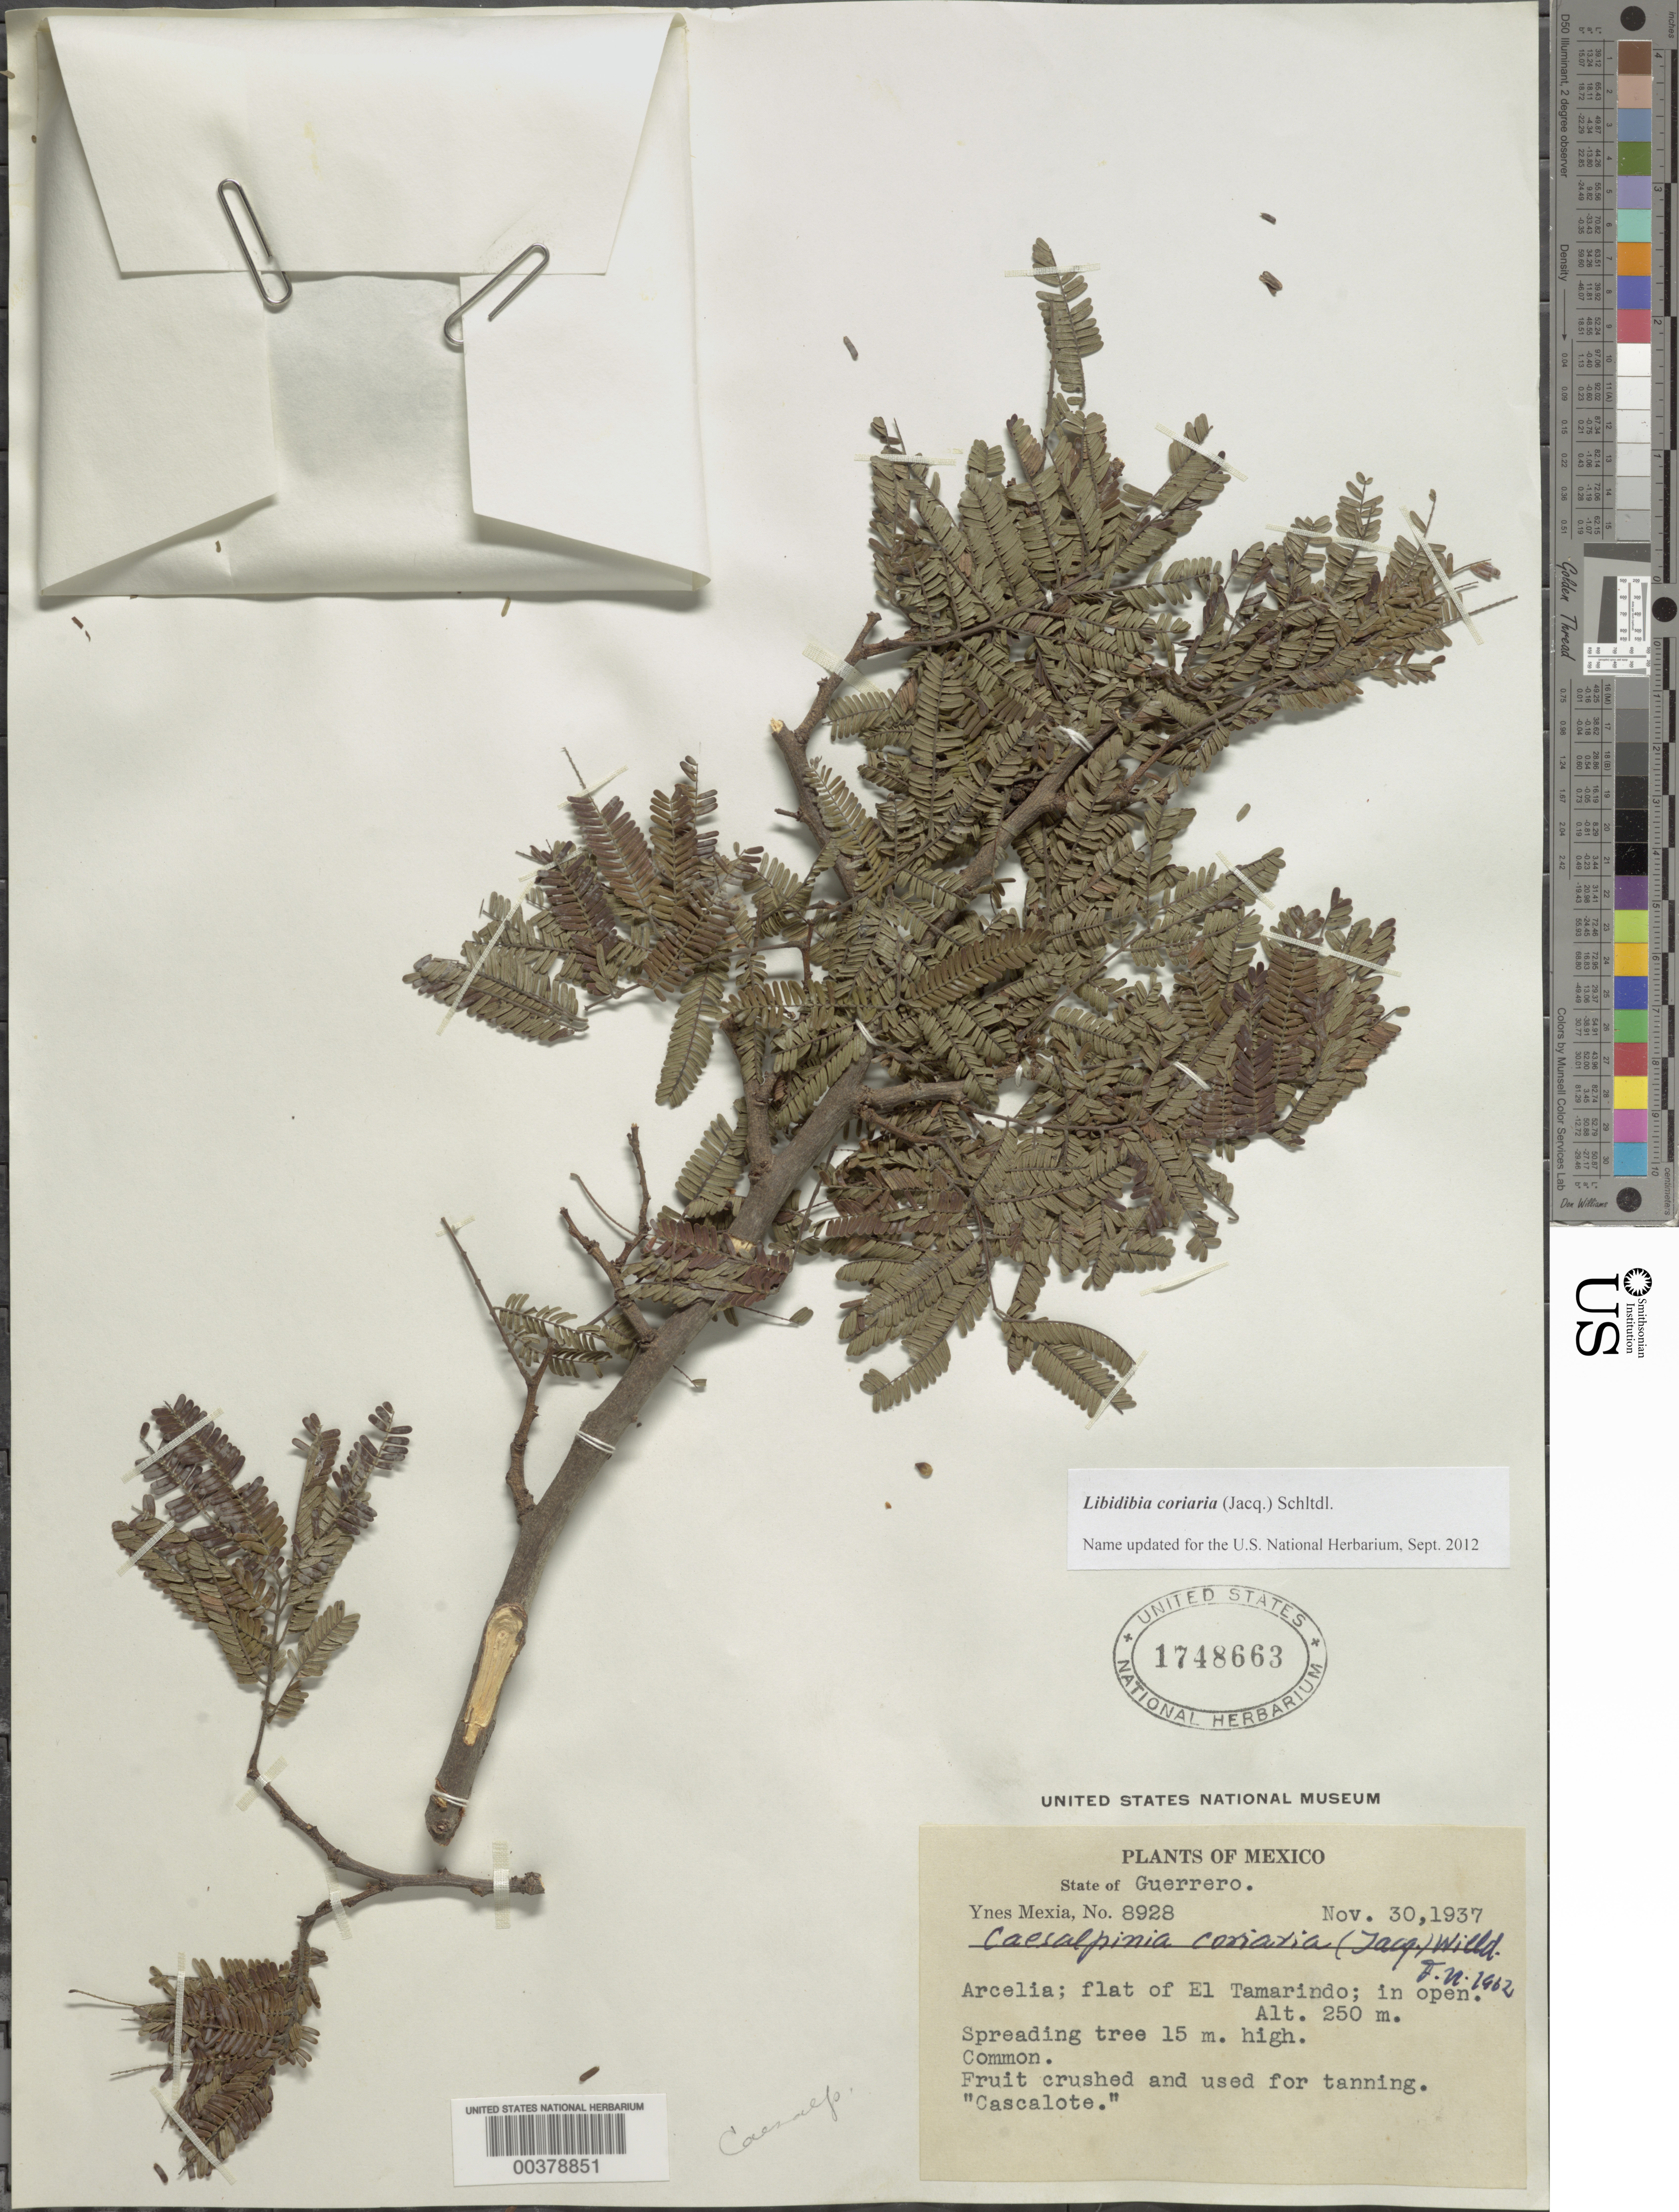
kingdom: Plantae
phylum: Tracheophyta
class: Magnoliopsida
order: Fabales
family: Fabaceae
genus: Libidibia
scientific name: Libidibia coriaria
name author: (Jacq.) Schltdl.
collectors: Y. Mexia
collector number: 8928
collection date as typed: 30 Nov 1937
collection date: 1937-11-30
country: Mexico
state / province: Guerrero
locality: Arcelia; flat of El Tamarindo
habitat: In open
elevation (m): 250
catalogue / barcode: US 1748663